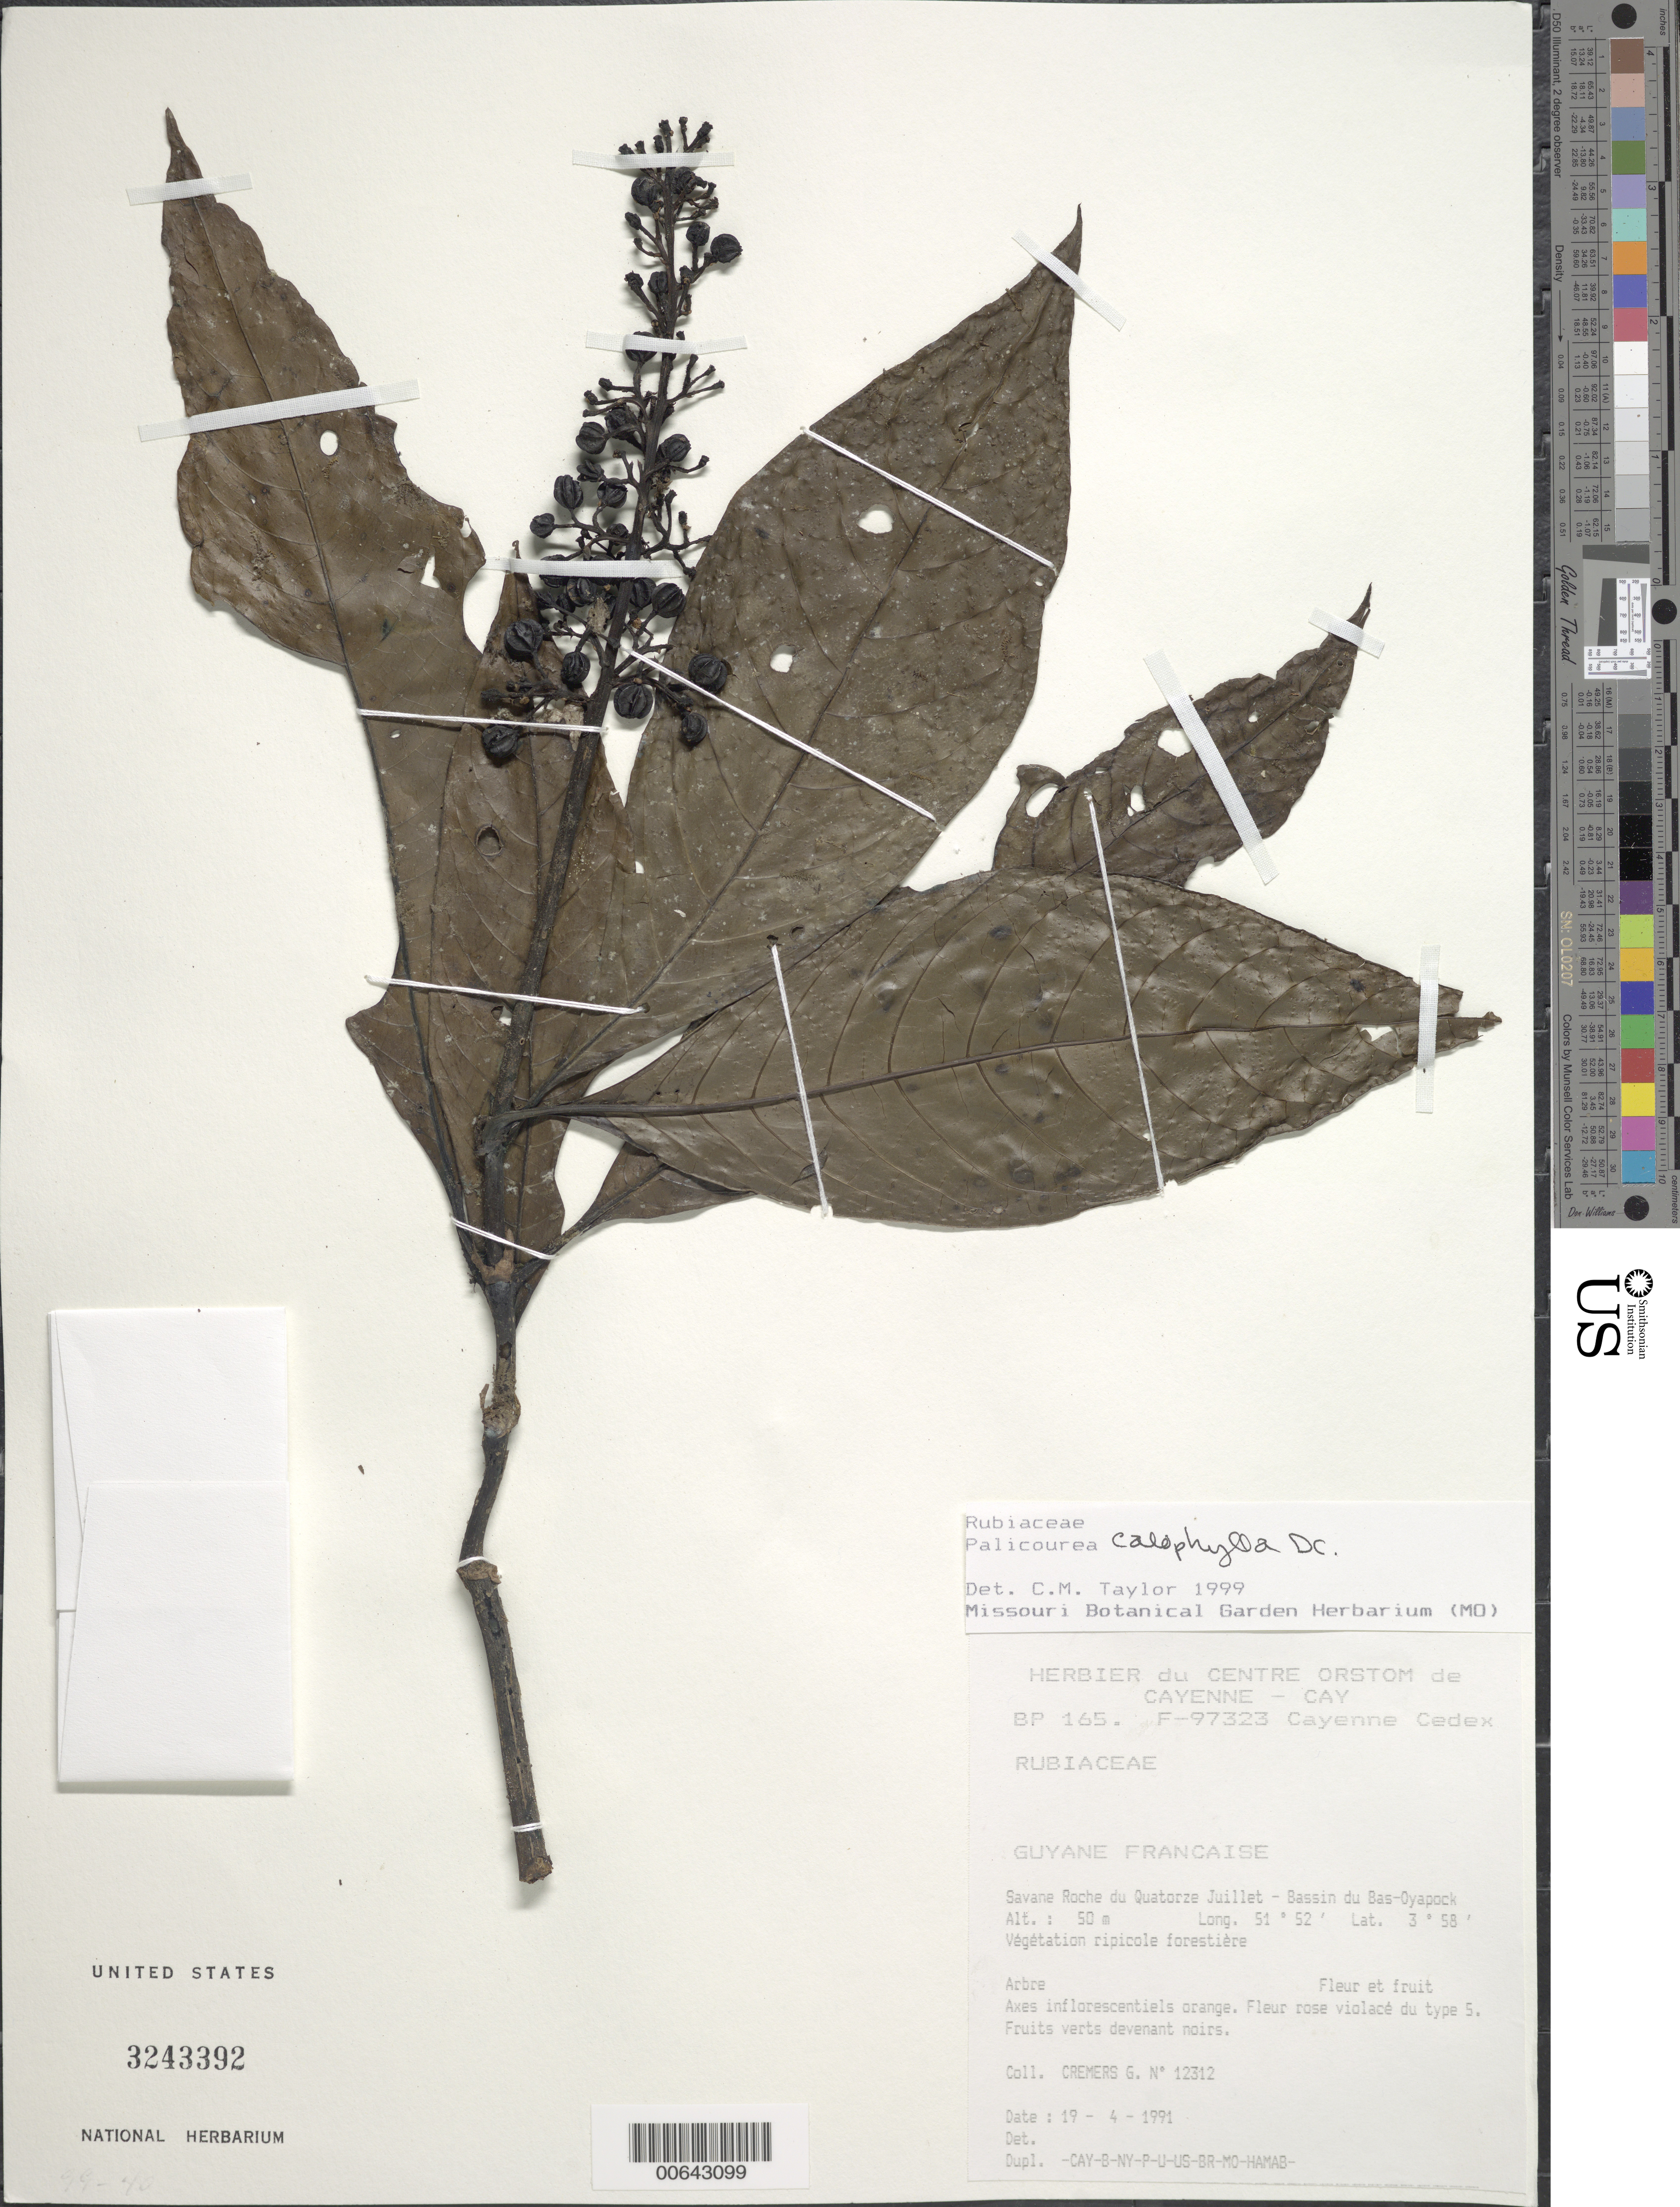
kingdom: Plantae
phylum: Tracheophyta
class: Magnoliopsida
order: Gentianales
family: Rubiaceae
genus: Palicourea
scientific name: Palicourea calophylla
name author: DC.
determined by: Taylor, Charlotte M.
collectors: G. Cremers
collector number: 12312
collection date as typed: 19-Apr-91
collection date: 1991-04-19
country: French Guiana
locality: Savane Roche du Quatorze Juillet, Bassin du Bas-Oyapock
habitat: Végétation ripicole forestière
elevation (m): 50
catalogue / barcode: US 3243392